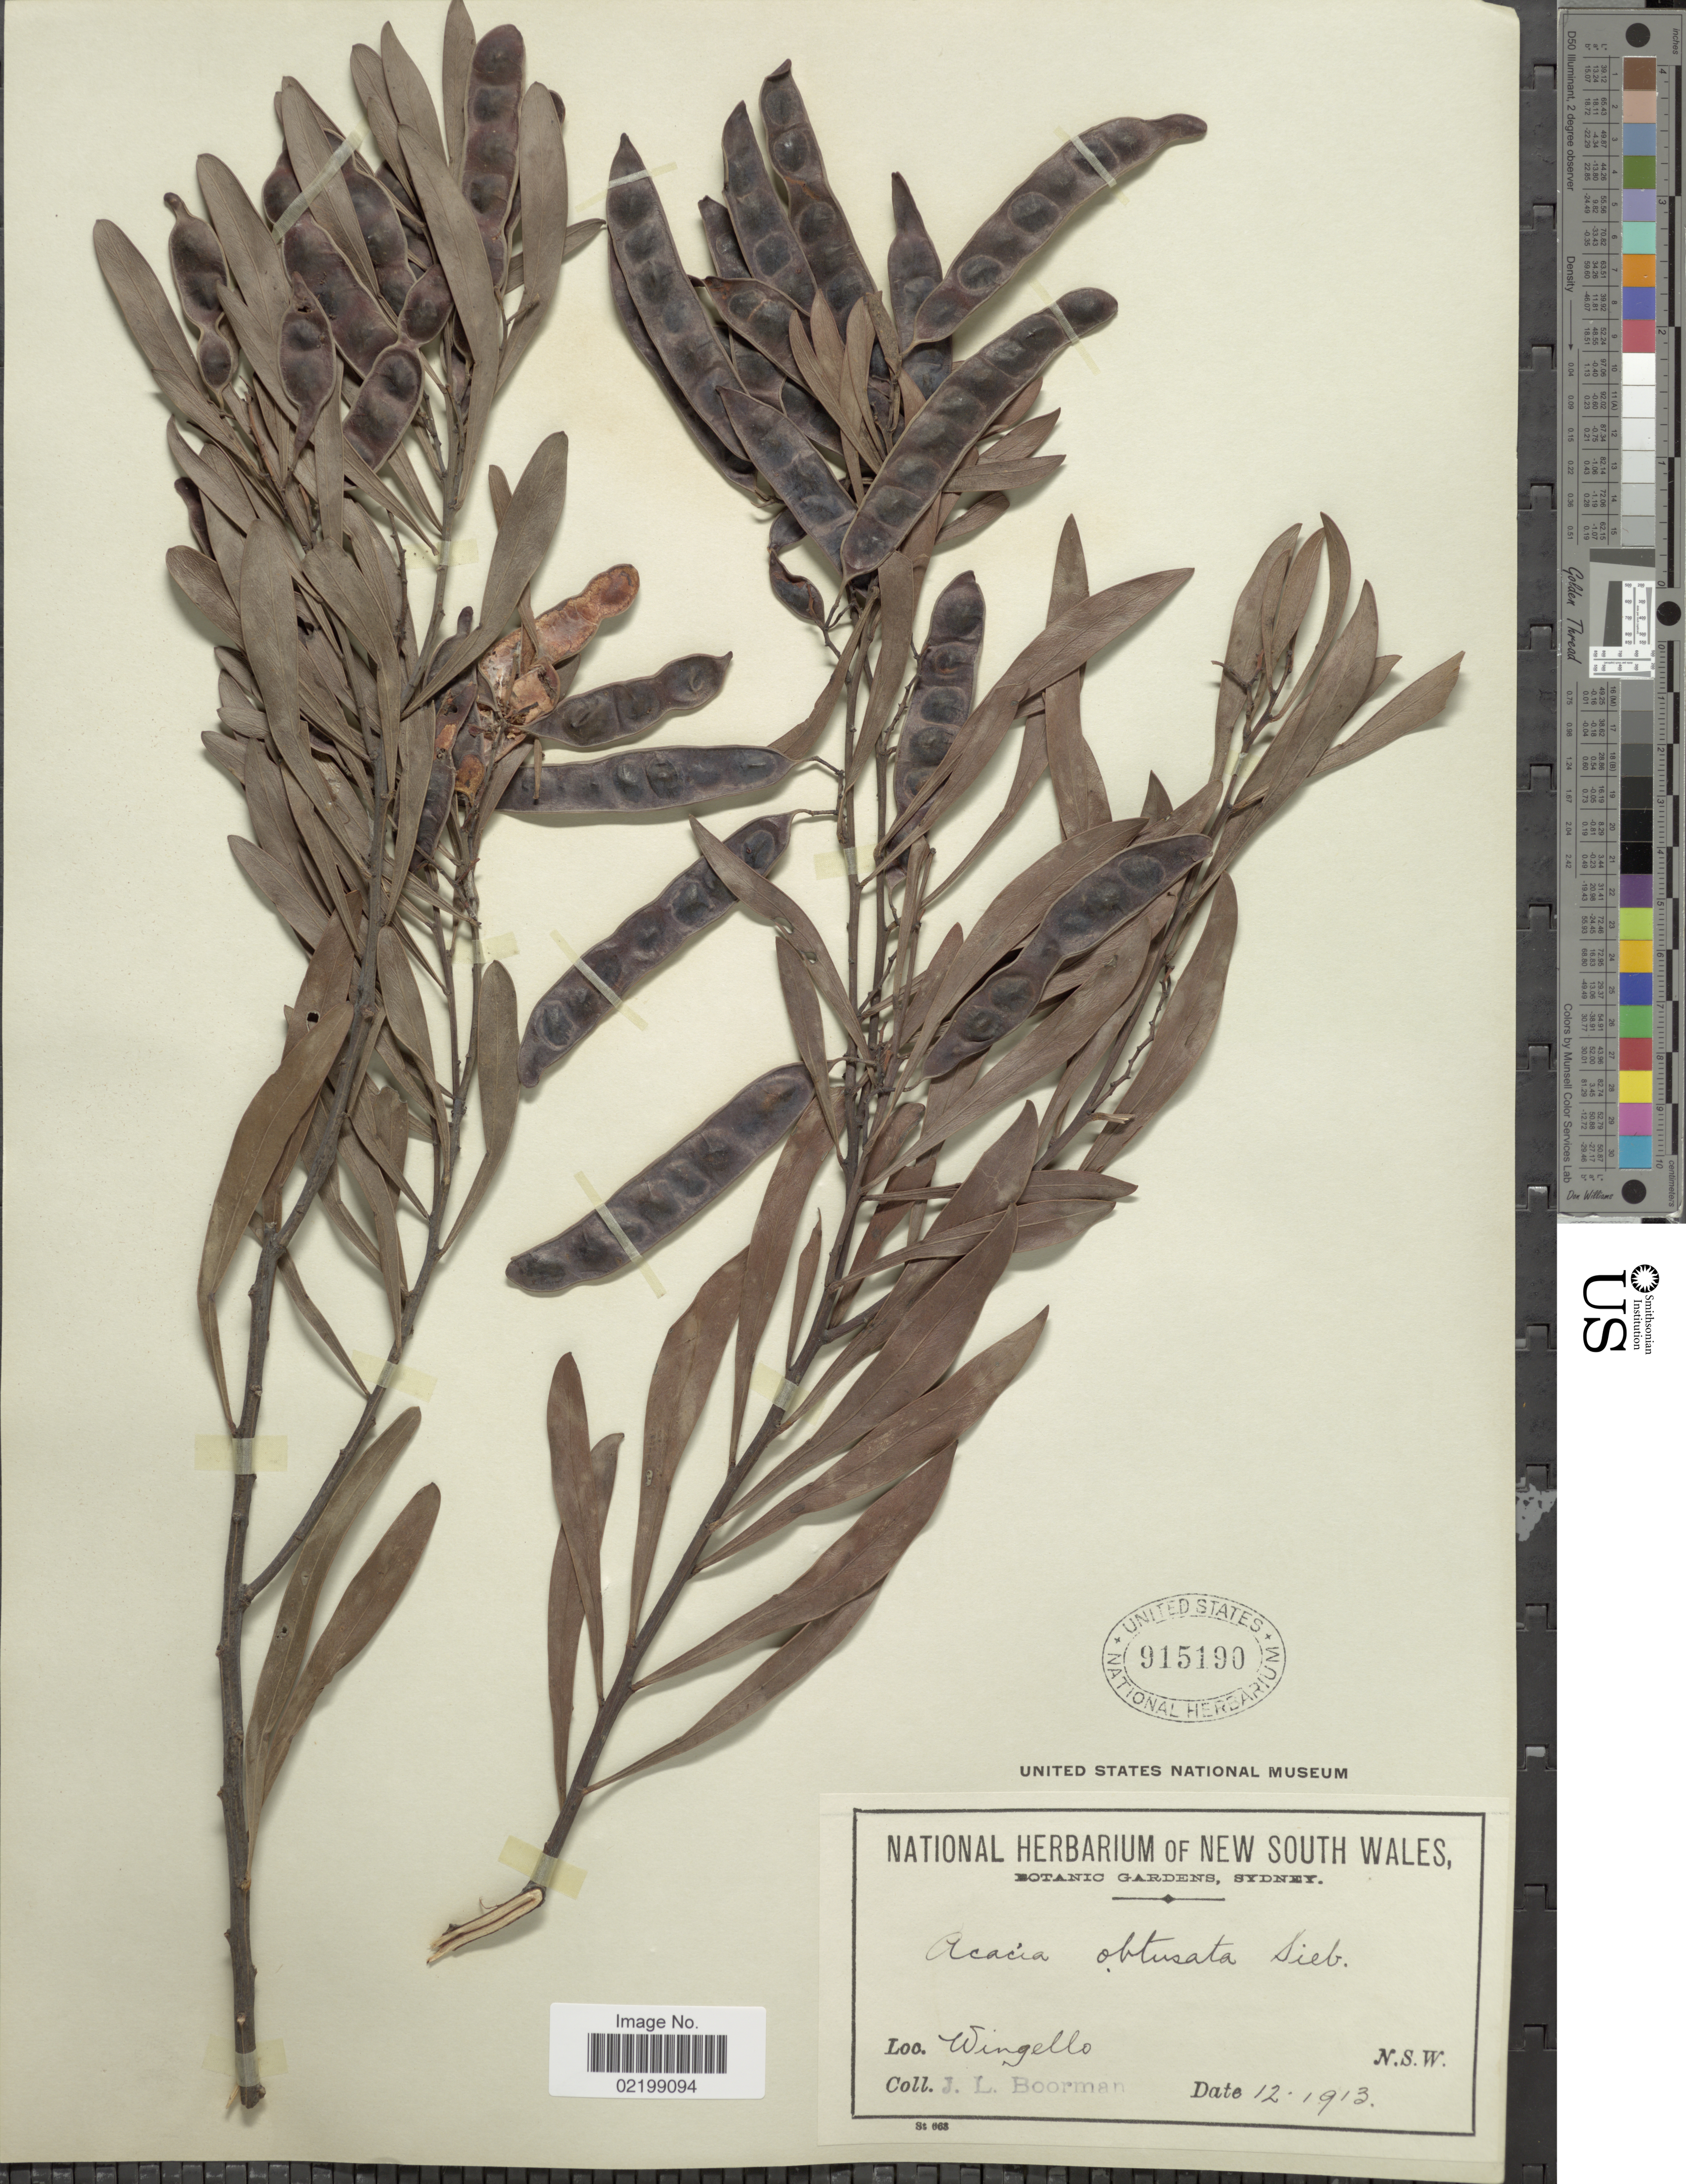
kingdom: Plantae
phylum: Tracheophyta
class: Magnoliopsida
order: Fabales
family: Fabaceae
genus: Acacia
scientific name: Acacia obtusata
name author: Sieber ex DC.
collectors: J. Boorman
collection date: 1913-12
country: Australia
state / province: New South Wales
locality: Wingello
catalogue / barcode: US 915190